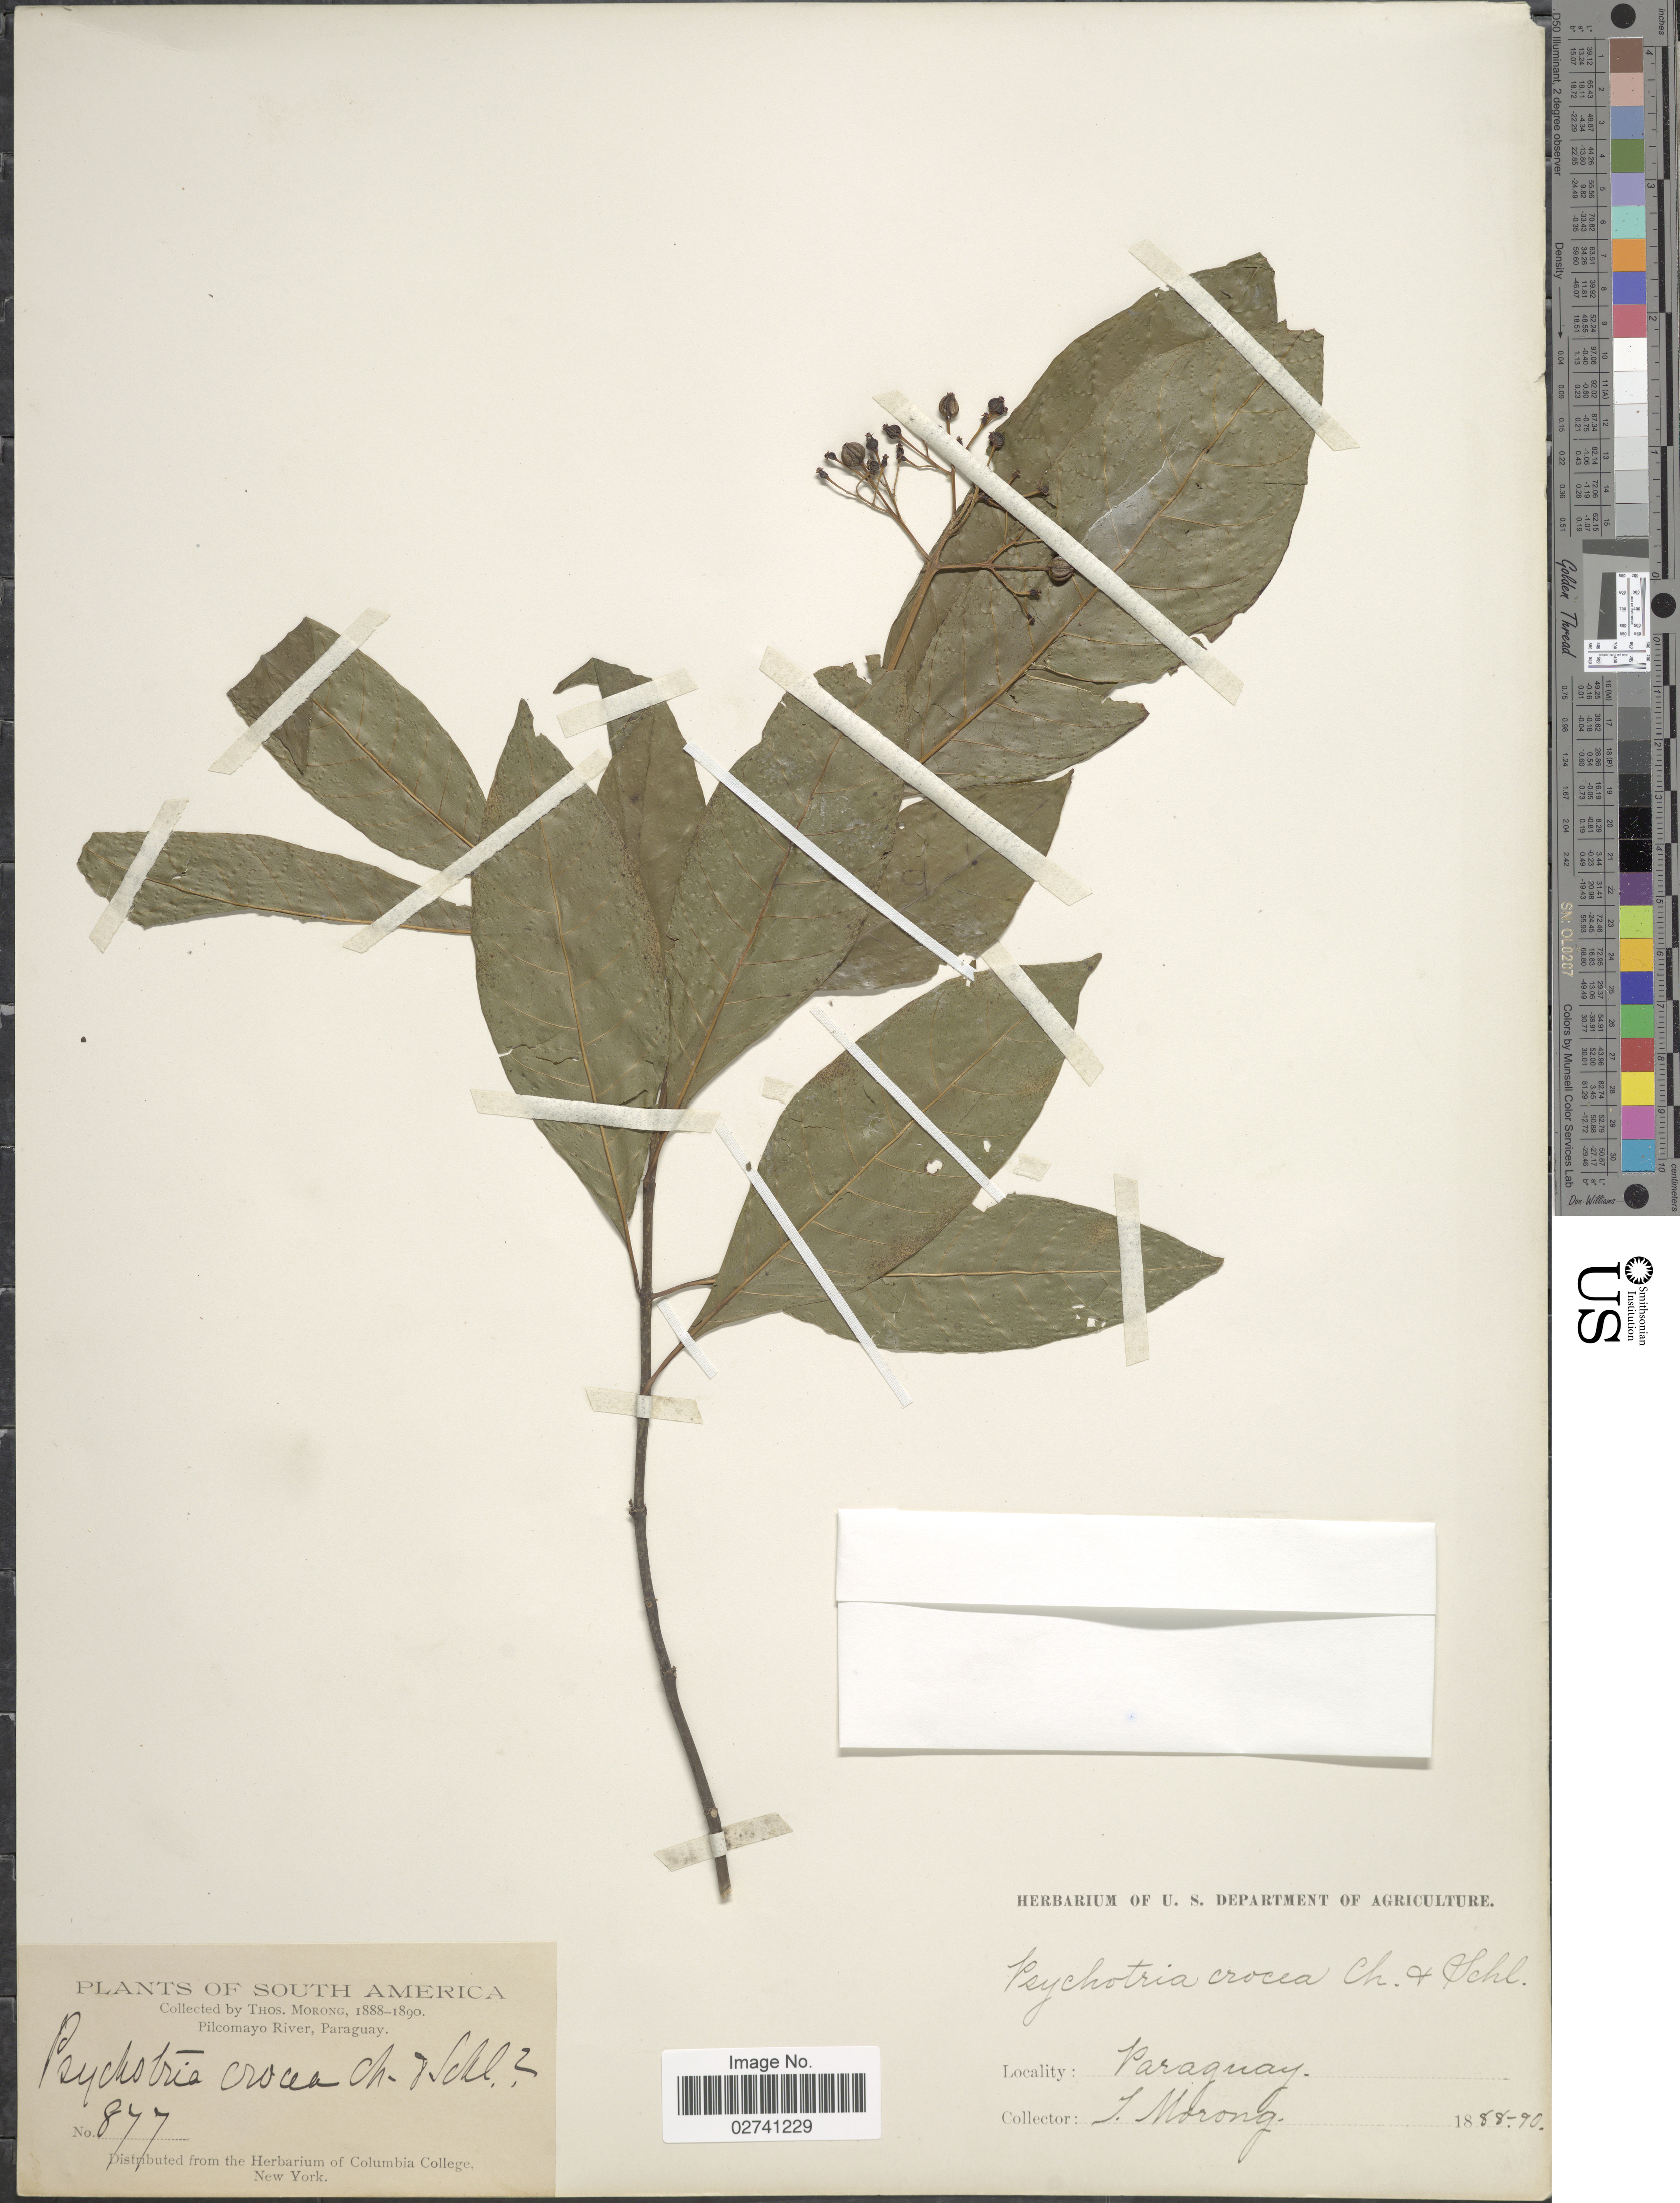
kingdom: Plantae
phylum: Tracheophyta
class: Magnoliopsida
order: Gentianales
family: Rubiaceae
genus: Palicourea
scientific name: Palicourea crocea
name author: (Sw.) Schult.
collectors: ex herb. T. Morong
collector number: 877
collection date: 1888/1890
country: Paraguay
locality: Pilcomayo River